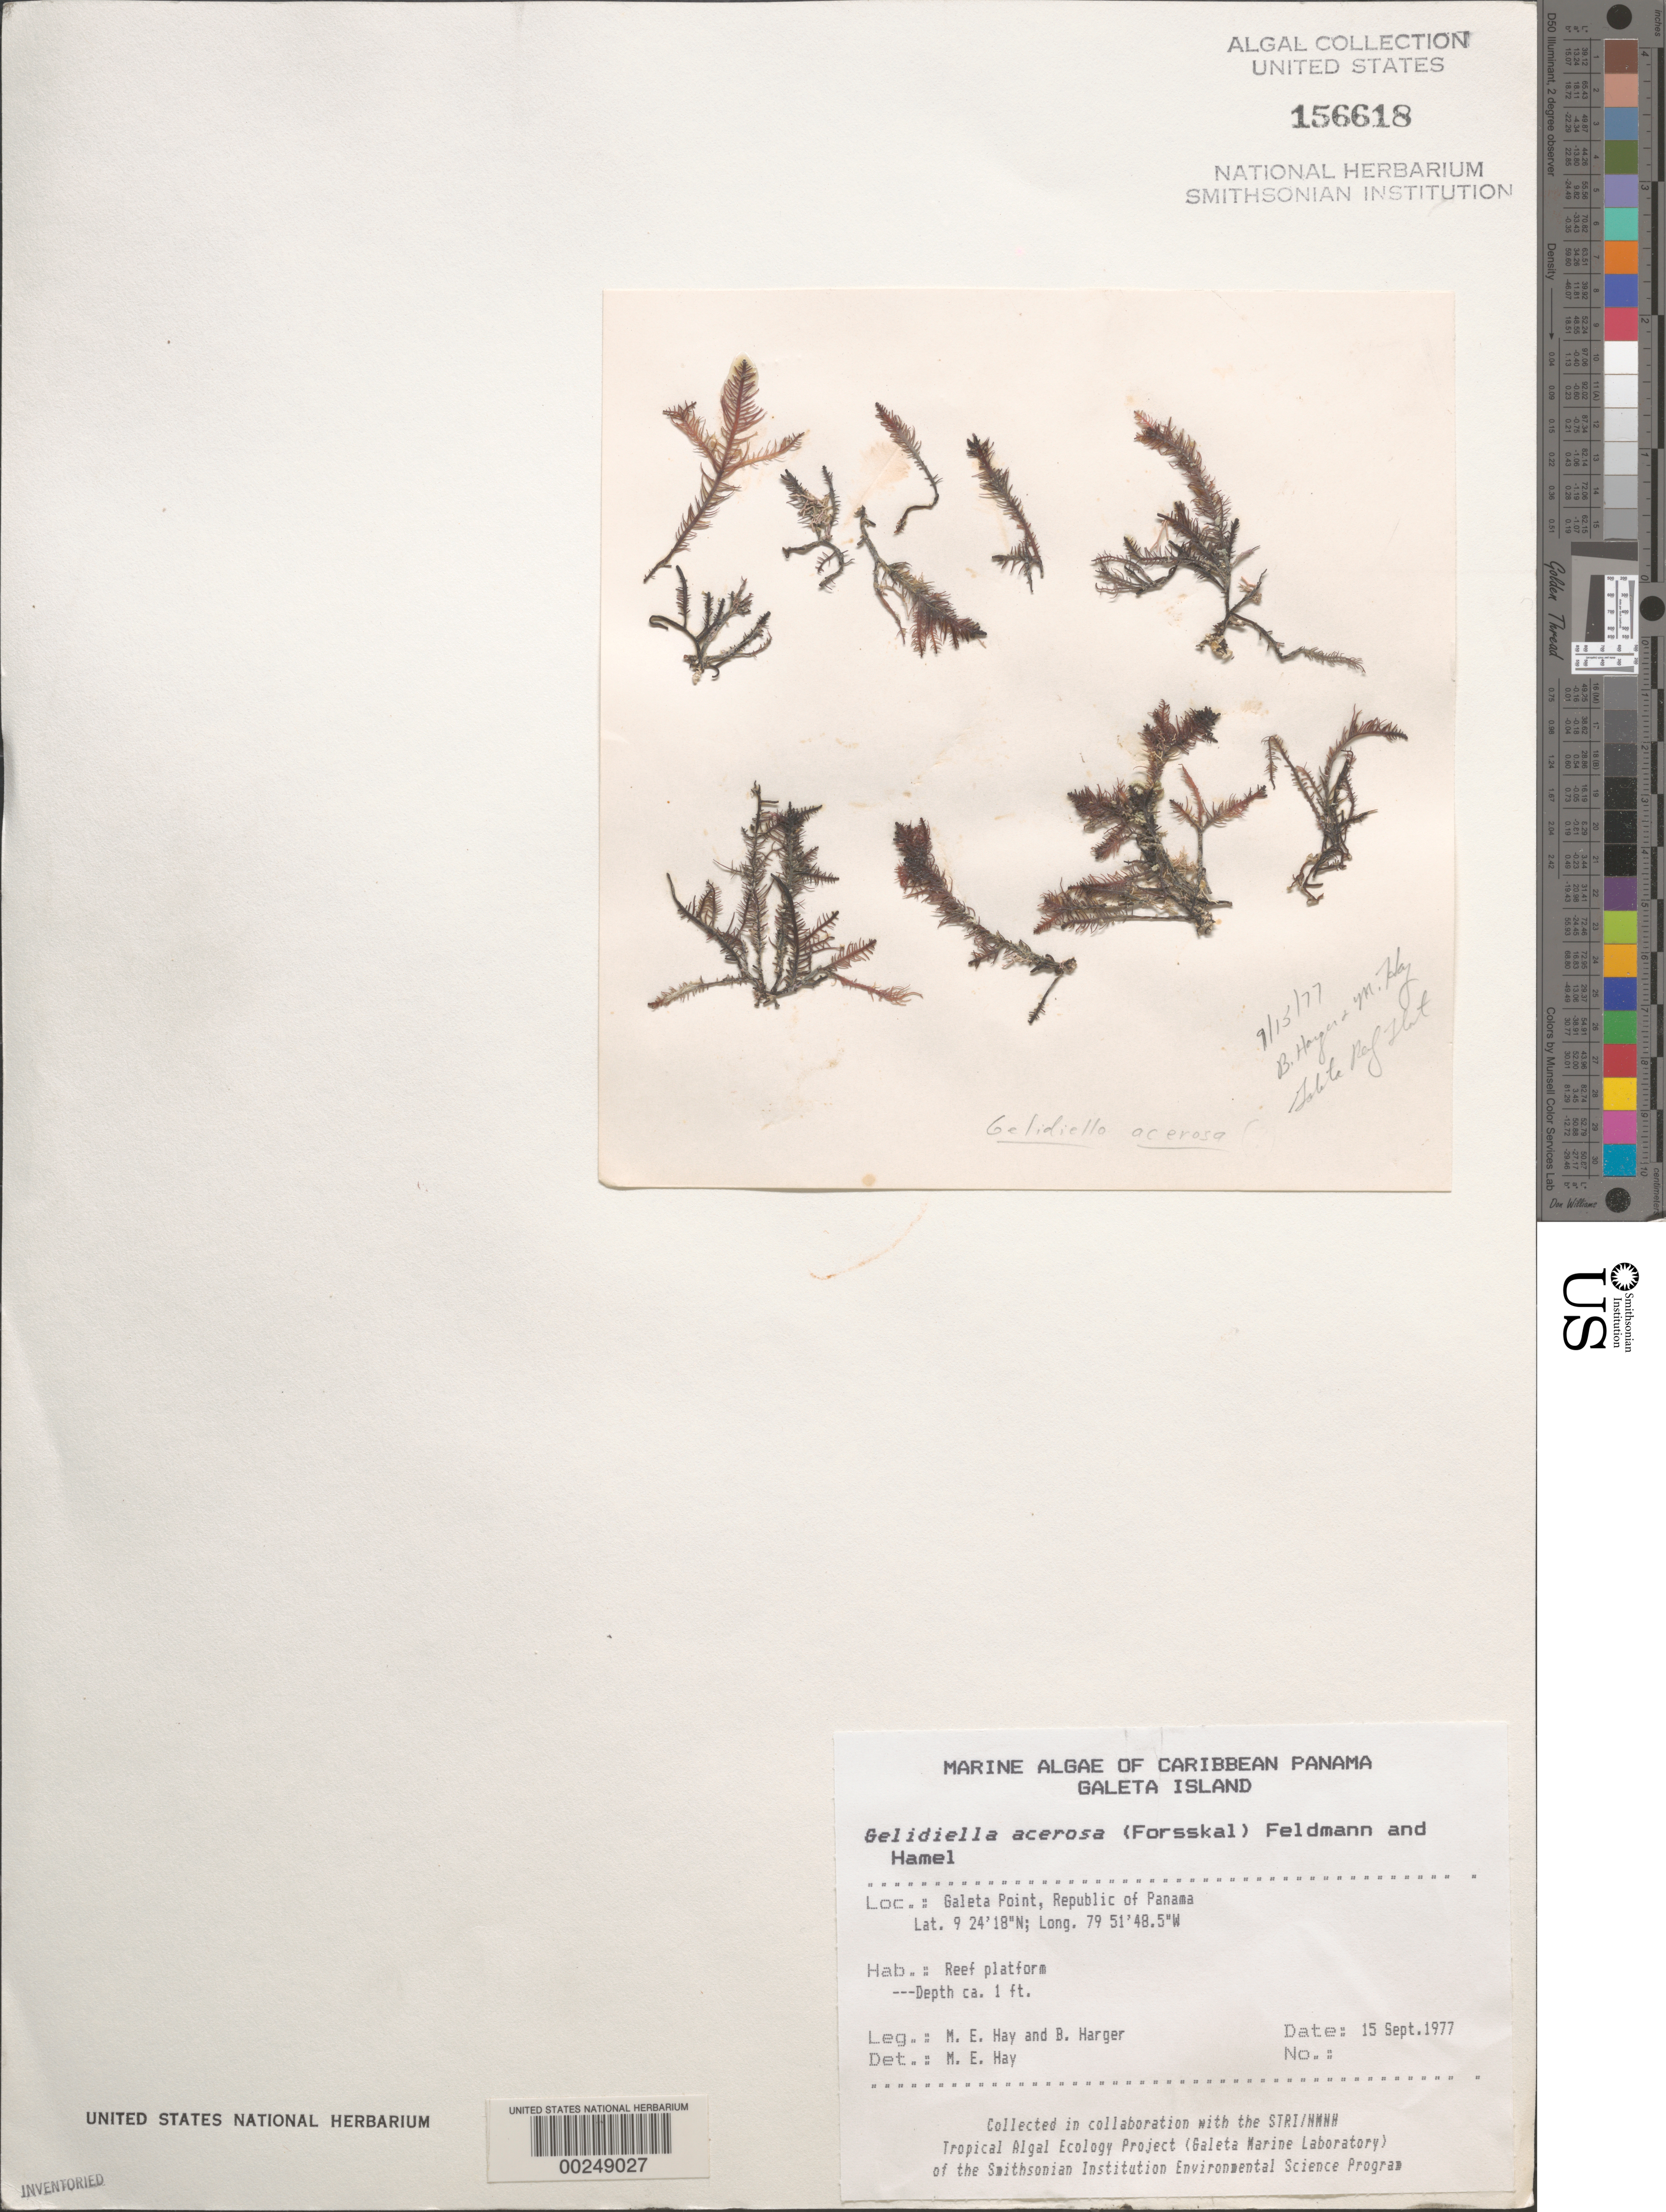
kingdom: Plantae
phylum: Rhodophyta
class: Florideophyceae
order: Gelidiales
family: Gelidiellaceae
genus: Gelidiella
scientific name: Gelidiella acerosa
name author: (Forssk.) Feldmann & G. Hamel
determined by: Hay, M. E.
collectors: M. E. Hay & B. W. Harger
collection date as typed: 15 Sep 1977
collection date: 1977-09-15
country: Panama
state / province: Colón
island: Galeta Island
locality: Galeta Point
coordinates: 9 24' 18" N, 79 51' 48.5" W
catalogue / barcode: US 156618